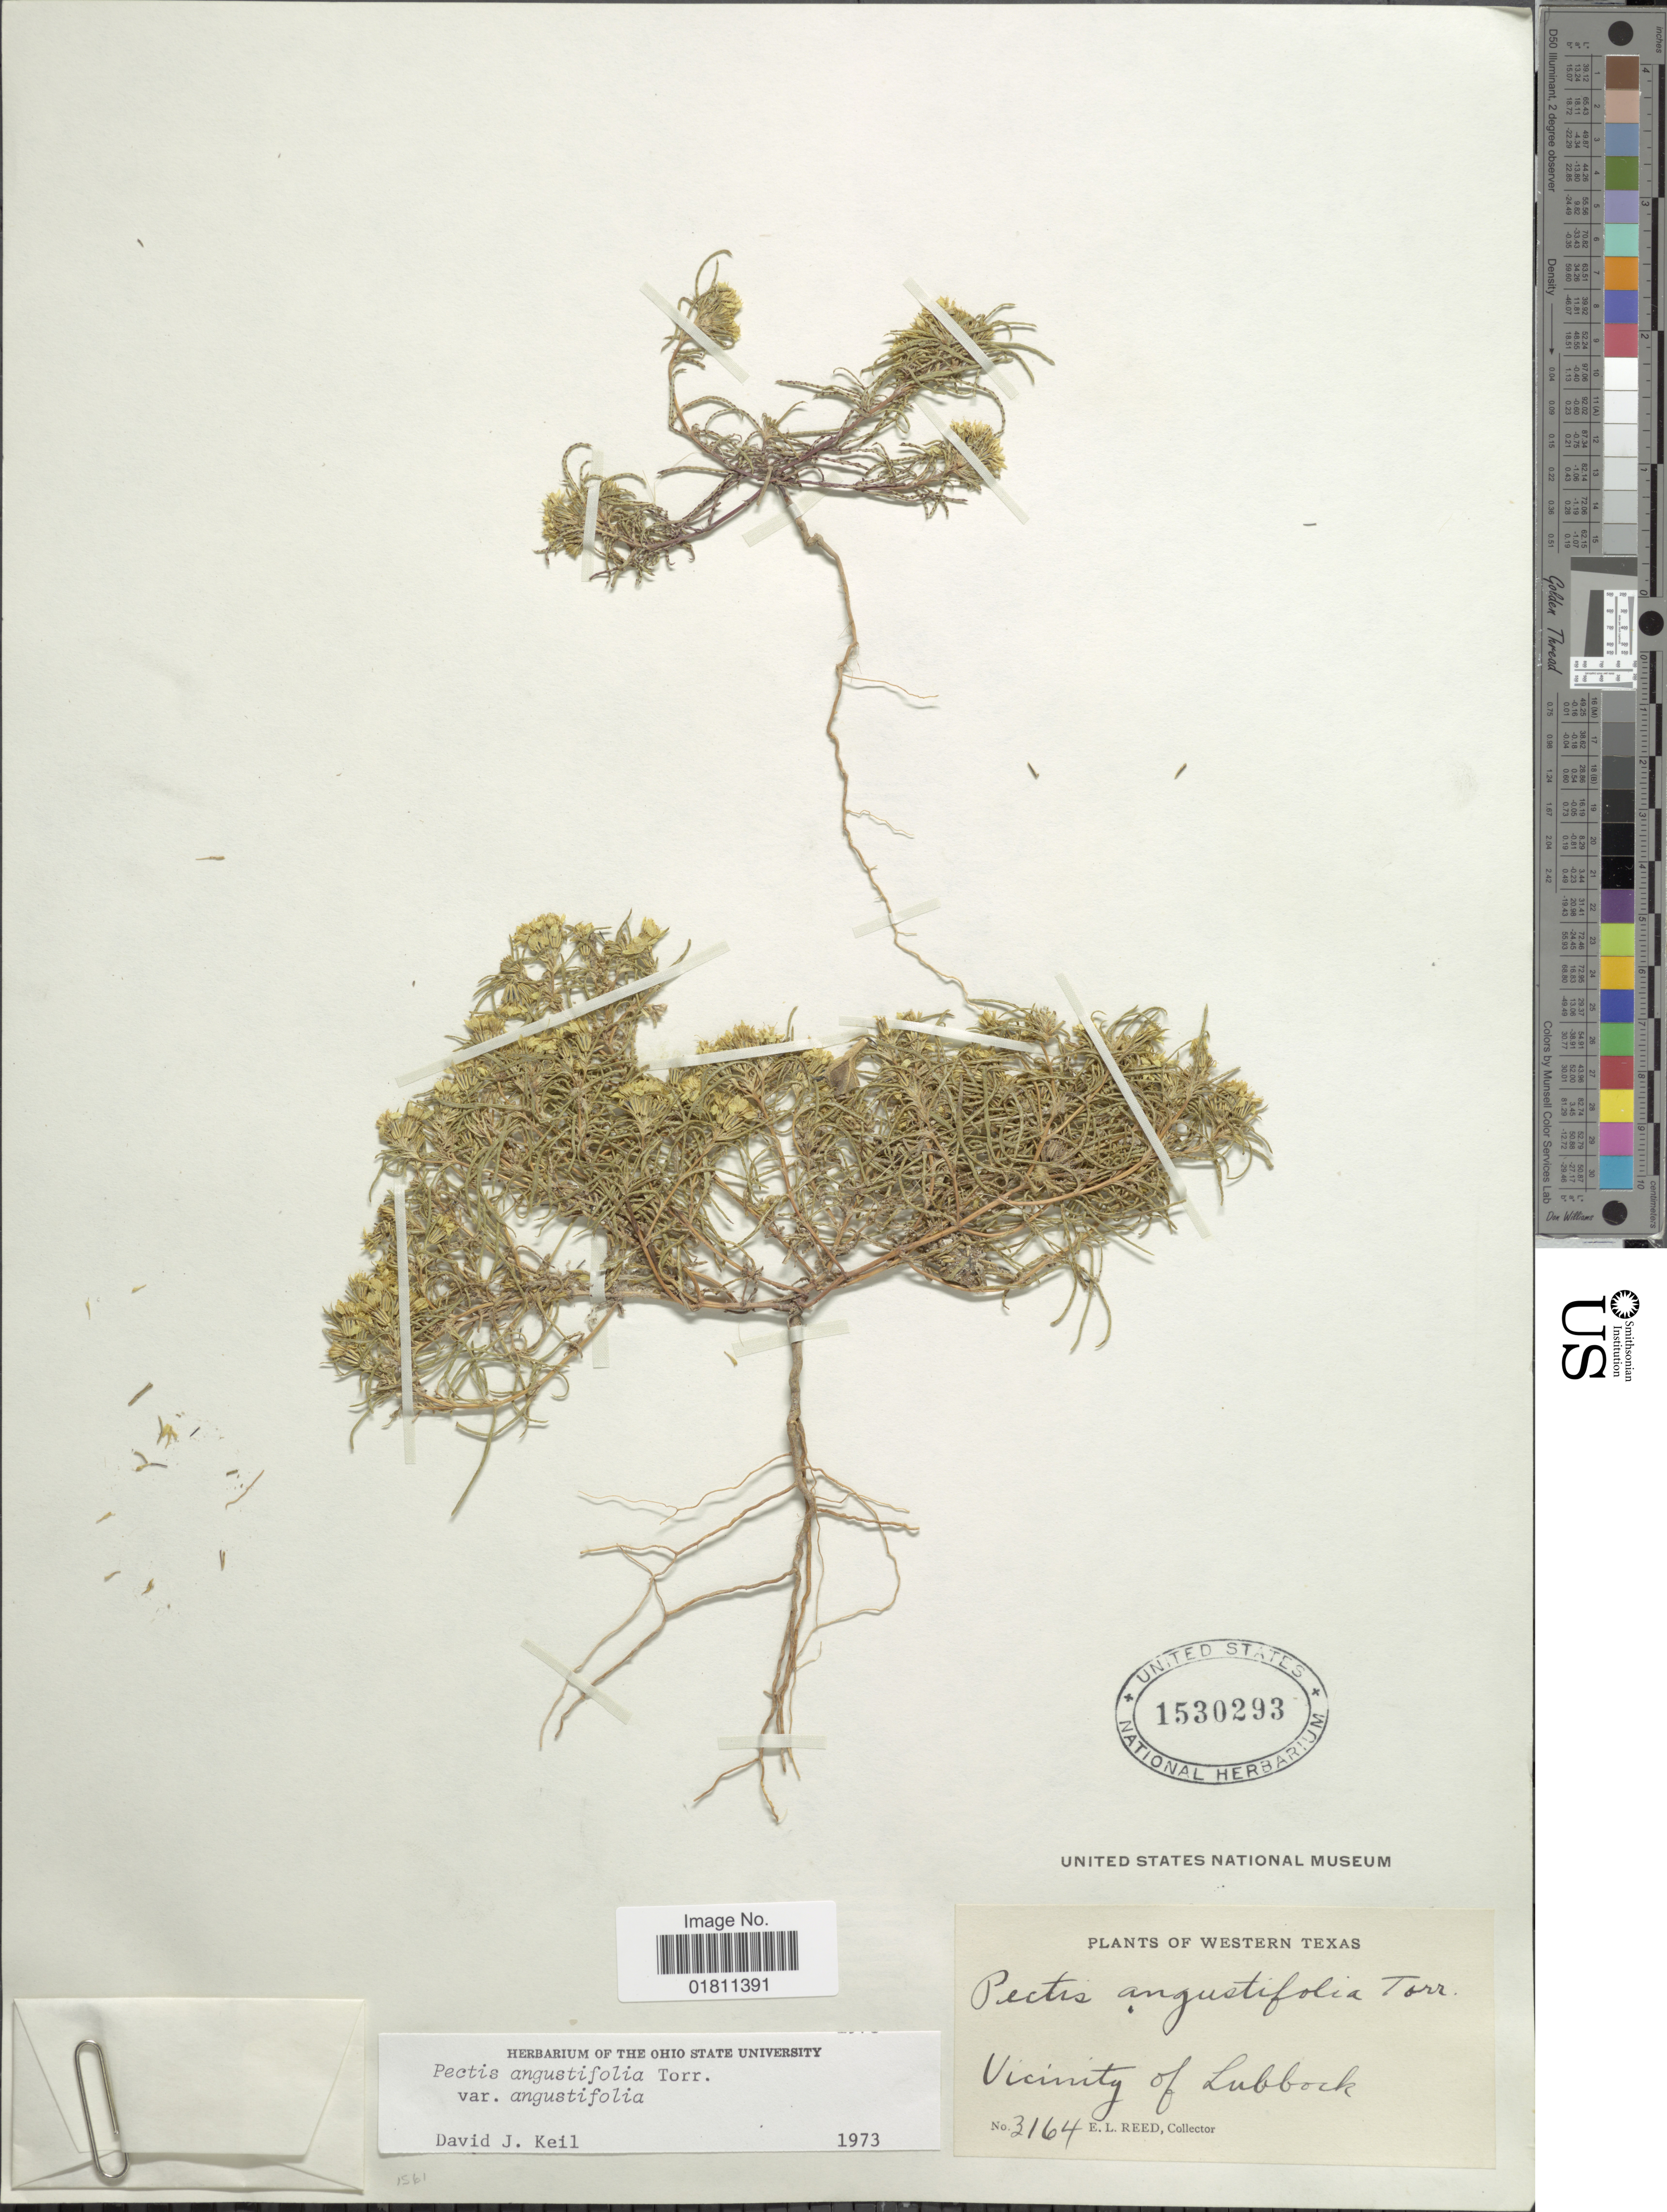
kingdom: Plantae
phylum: Tracheophyta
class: Magnoliopsida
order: Asterales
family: Asteraceae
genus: Pectis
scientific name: Pectis angustifolia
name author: Torr.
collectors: E. Reed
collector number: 3164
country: United States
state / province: Texas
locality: Western Texas, Vicinity of Lubbock.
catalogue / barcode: US 1530293